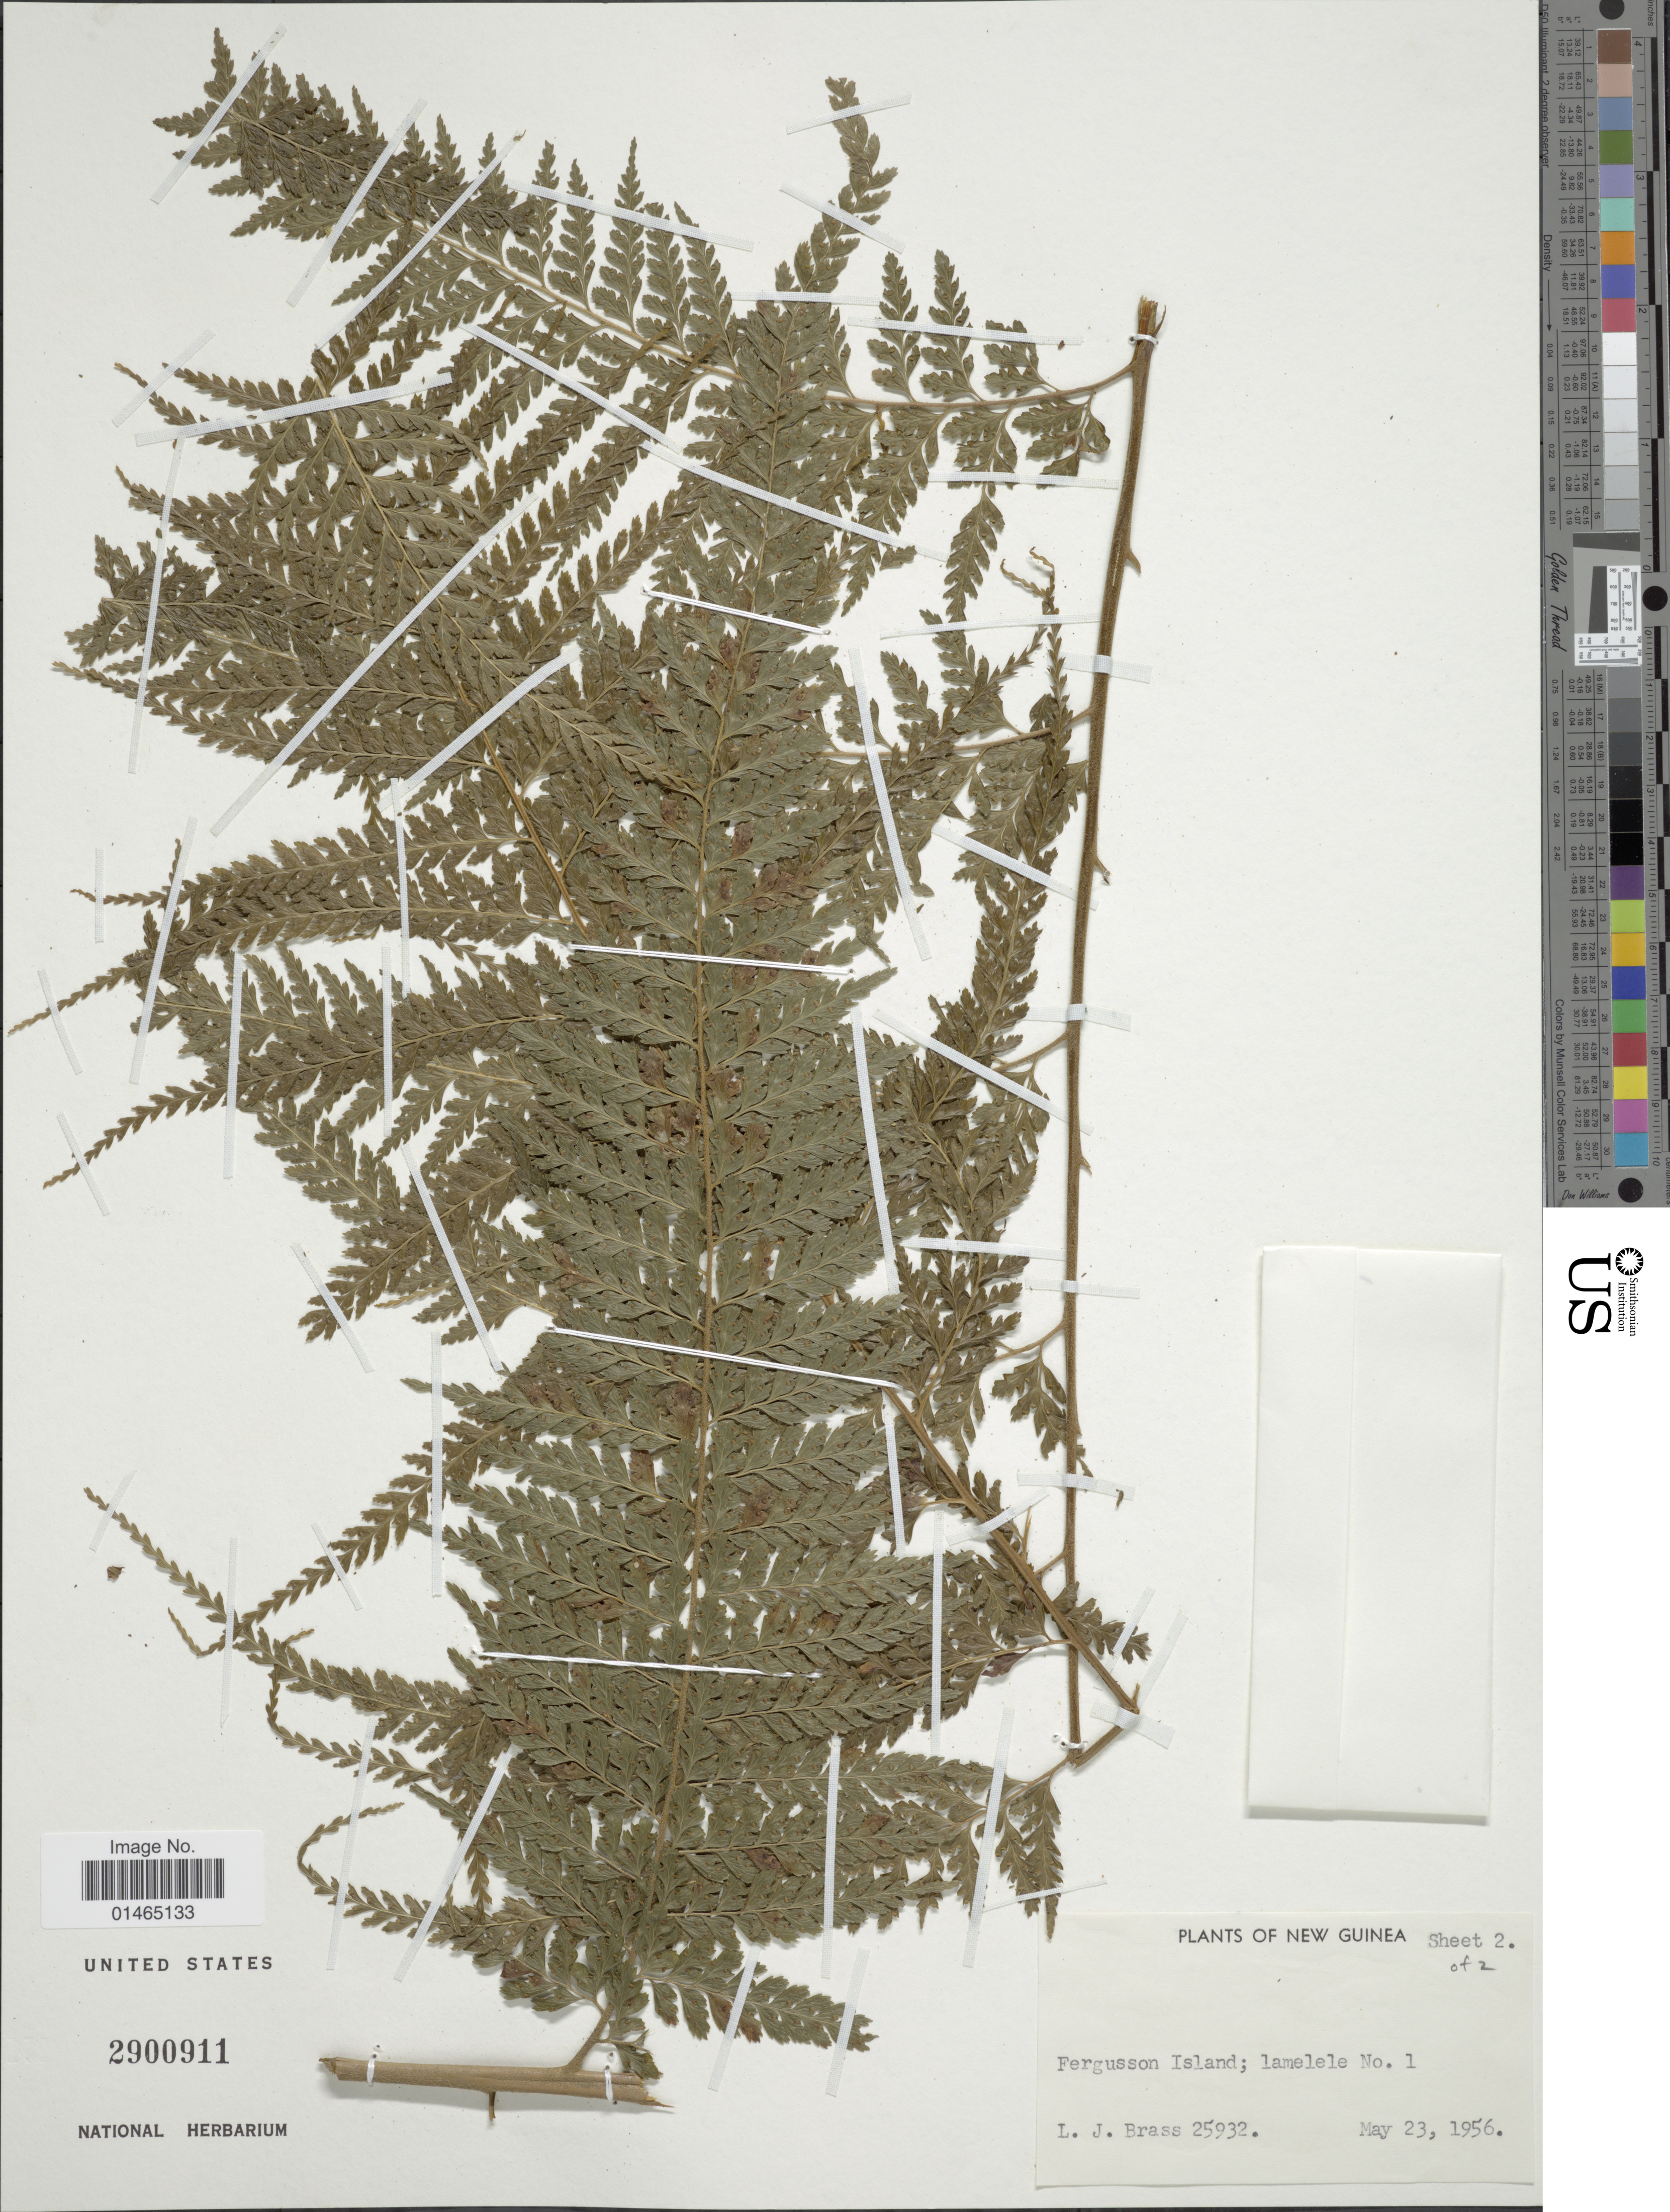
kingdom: Plantae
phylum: Tracheophyta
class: Polypodiopsida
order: Polypodiales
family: Dennstaedtiaceae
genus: Dennstaedtia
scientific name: Dennstaedtia penicillifera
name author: Alderw.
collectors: L. J. Brass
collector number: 25932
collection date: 1956-05-23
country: Papua New Guinea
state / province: Milne Bay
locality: Fergusson Island; Iamelele No. 1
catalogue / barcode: US 2900911